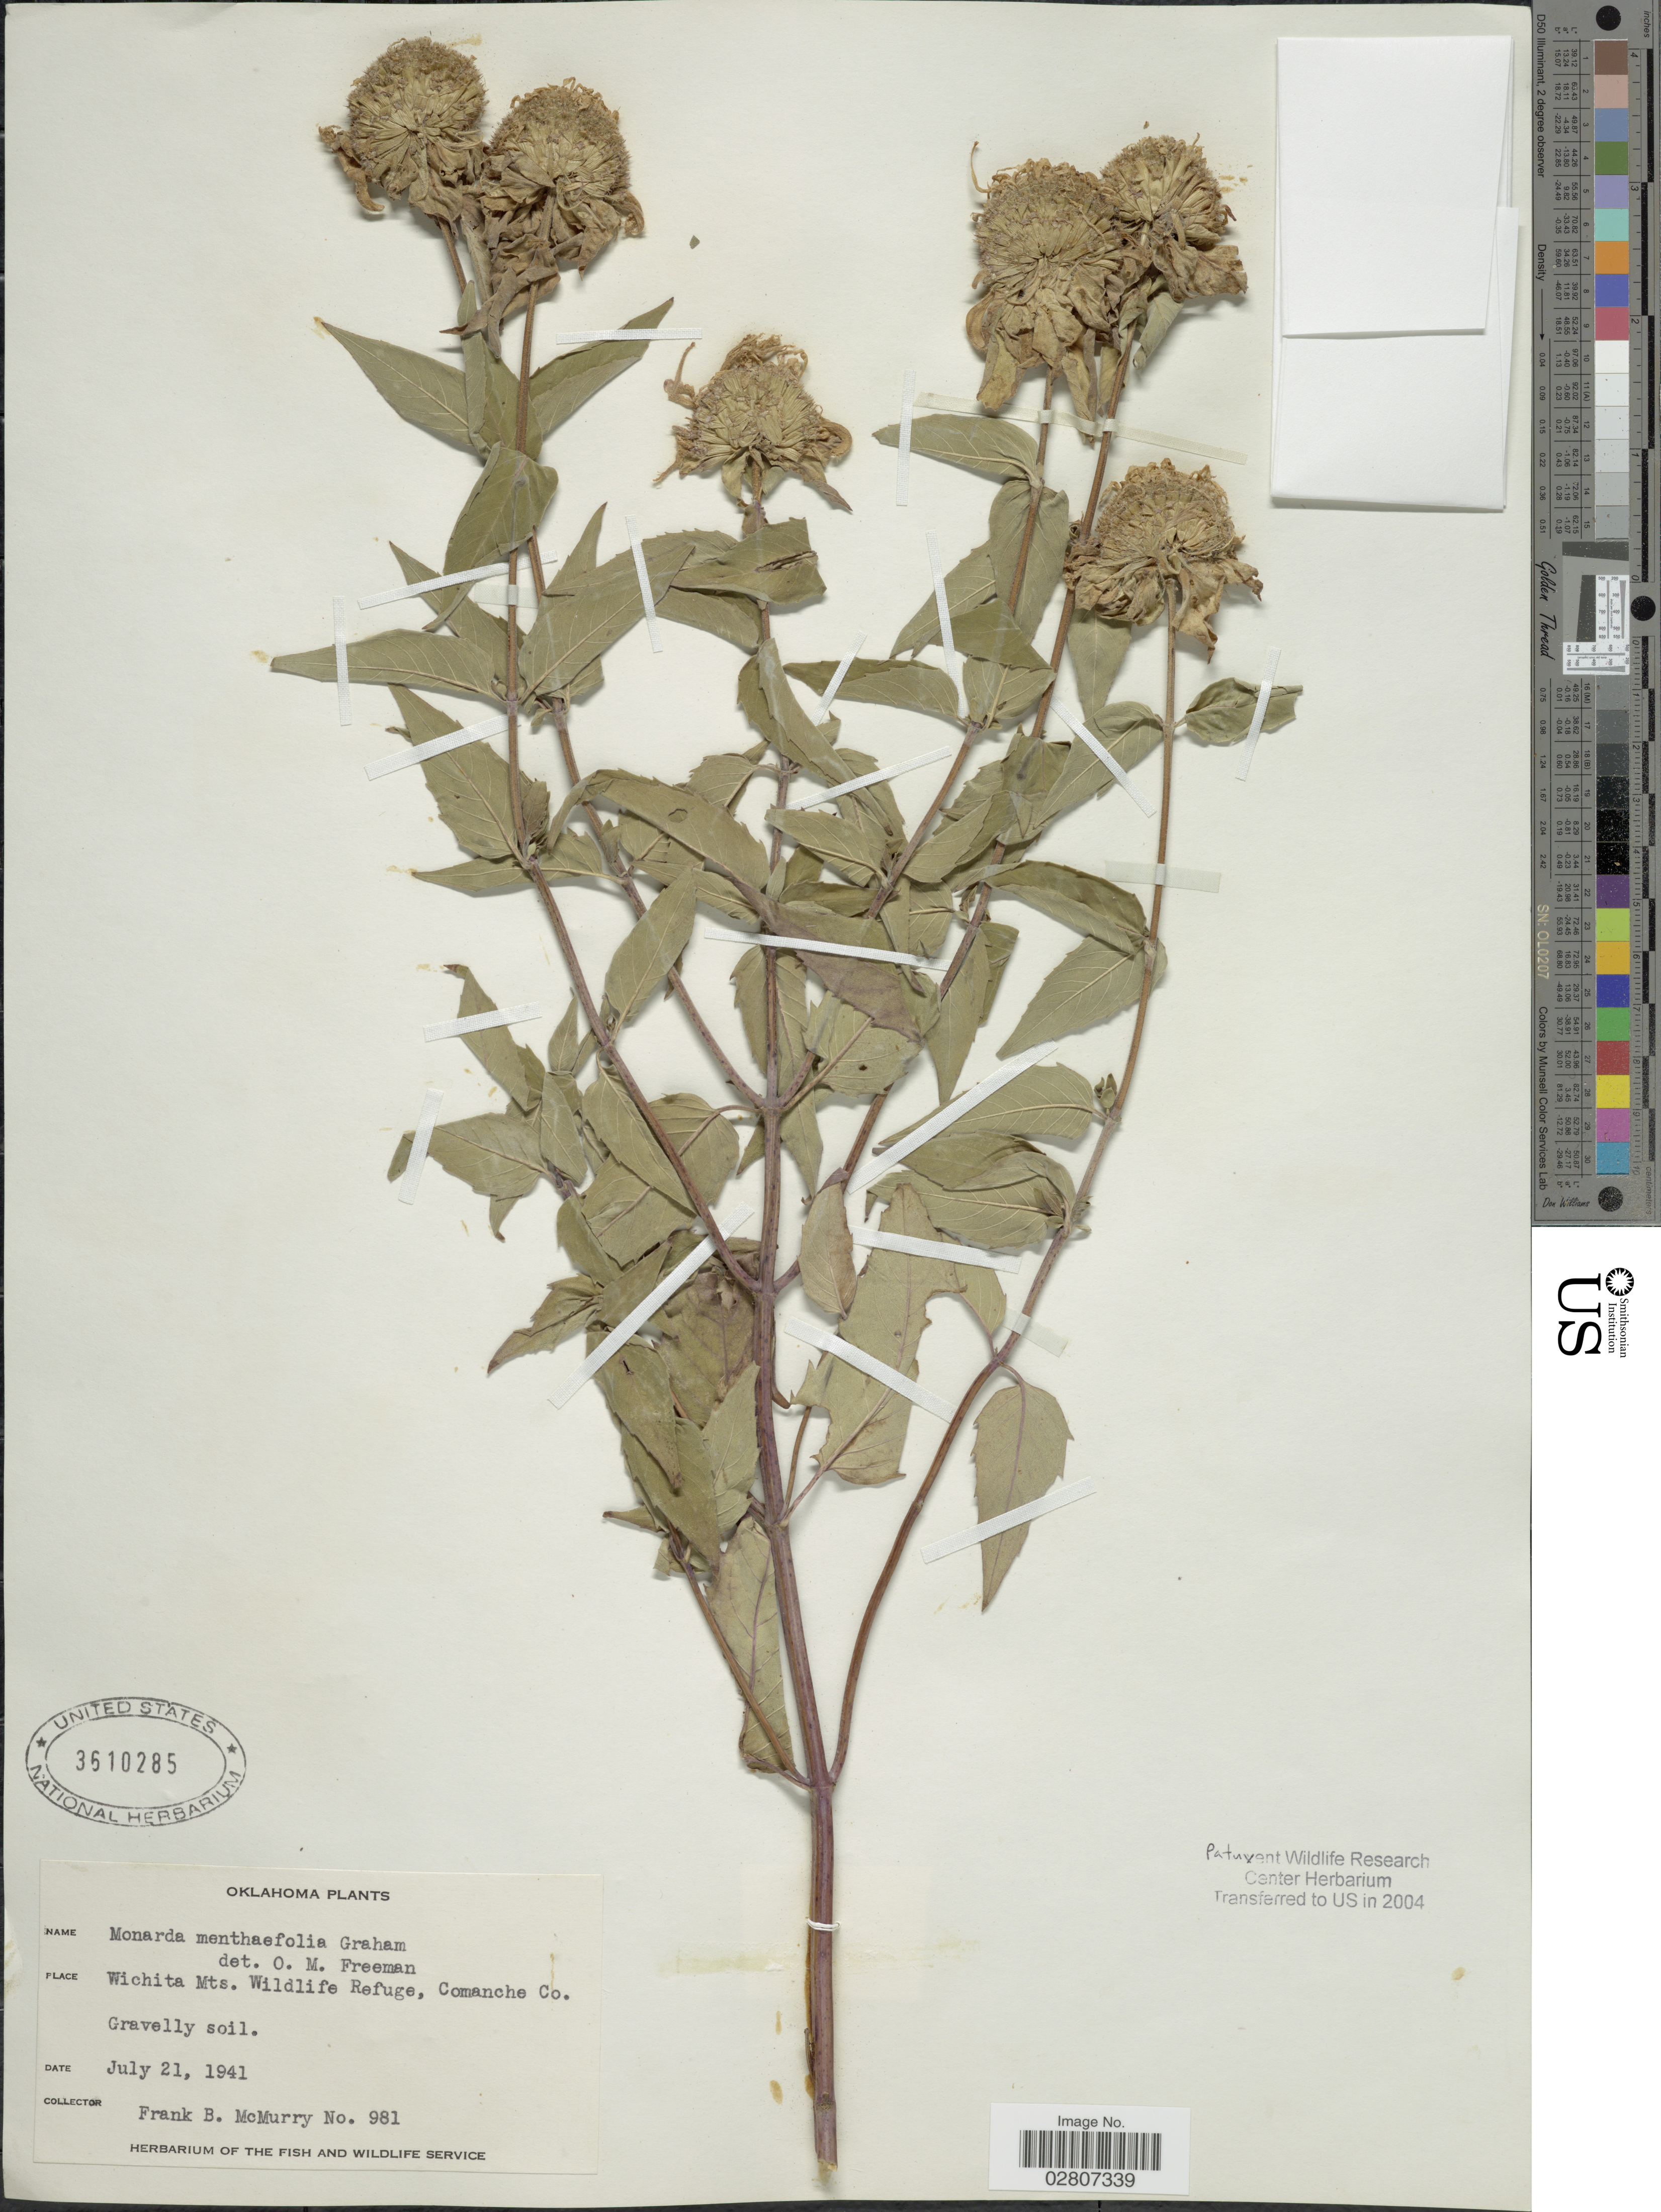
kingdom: Plantae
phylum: Tracheophyta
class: Magnoliopsida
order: Lamiales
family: Lamiaceae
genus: Monarda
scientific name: Monarda fistulosa var. mollis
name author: (L.) L.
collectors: F. B. McMurry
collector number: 981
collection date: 1941-07-21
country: United States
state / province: Oklahoma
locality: Wichita Mts. Wildlife Refuge, Comanche Co.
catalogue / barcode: US 3610285